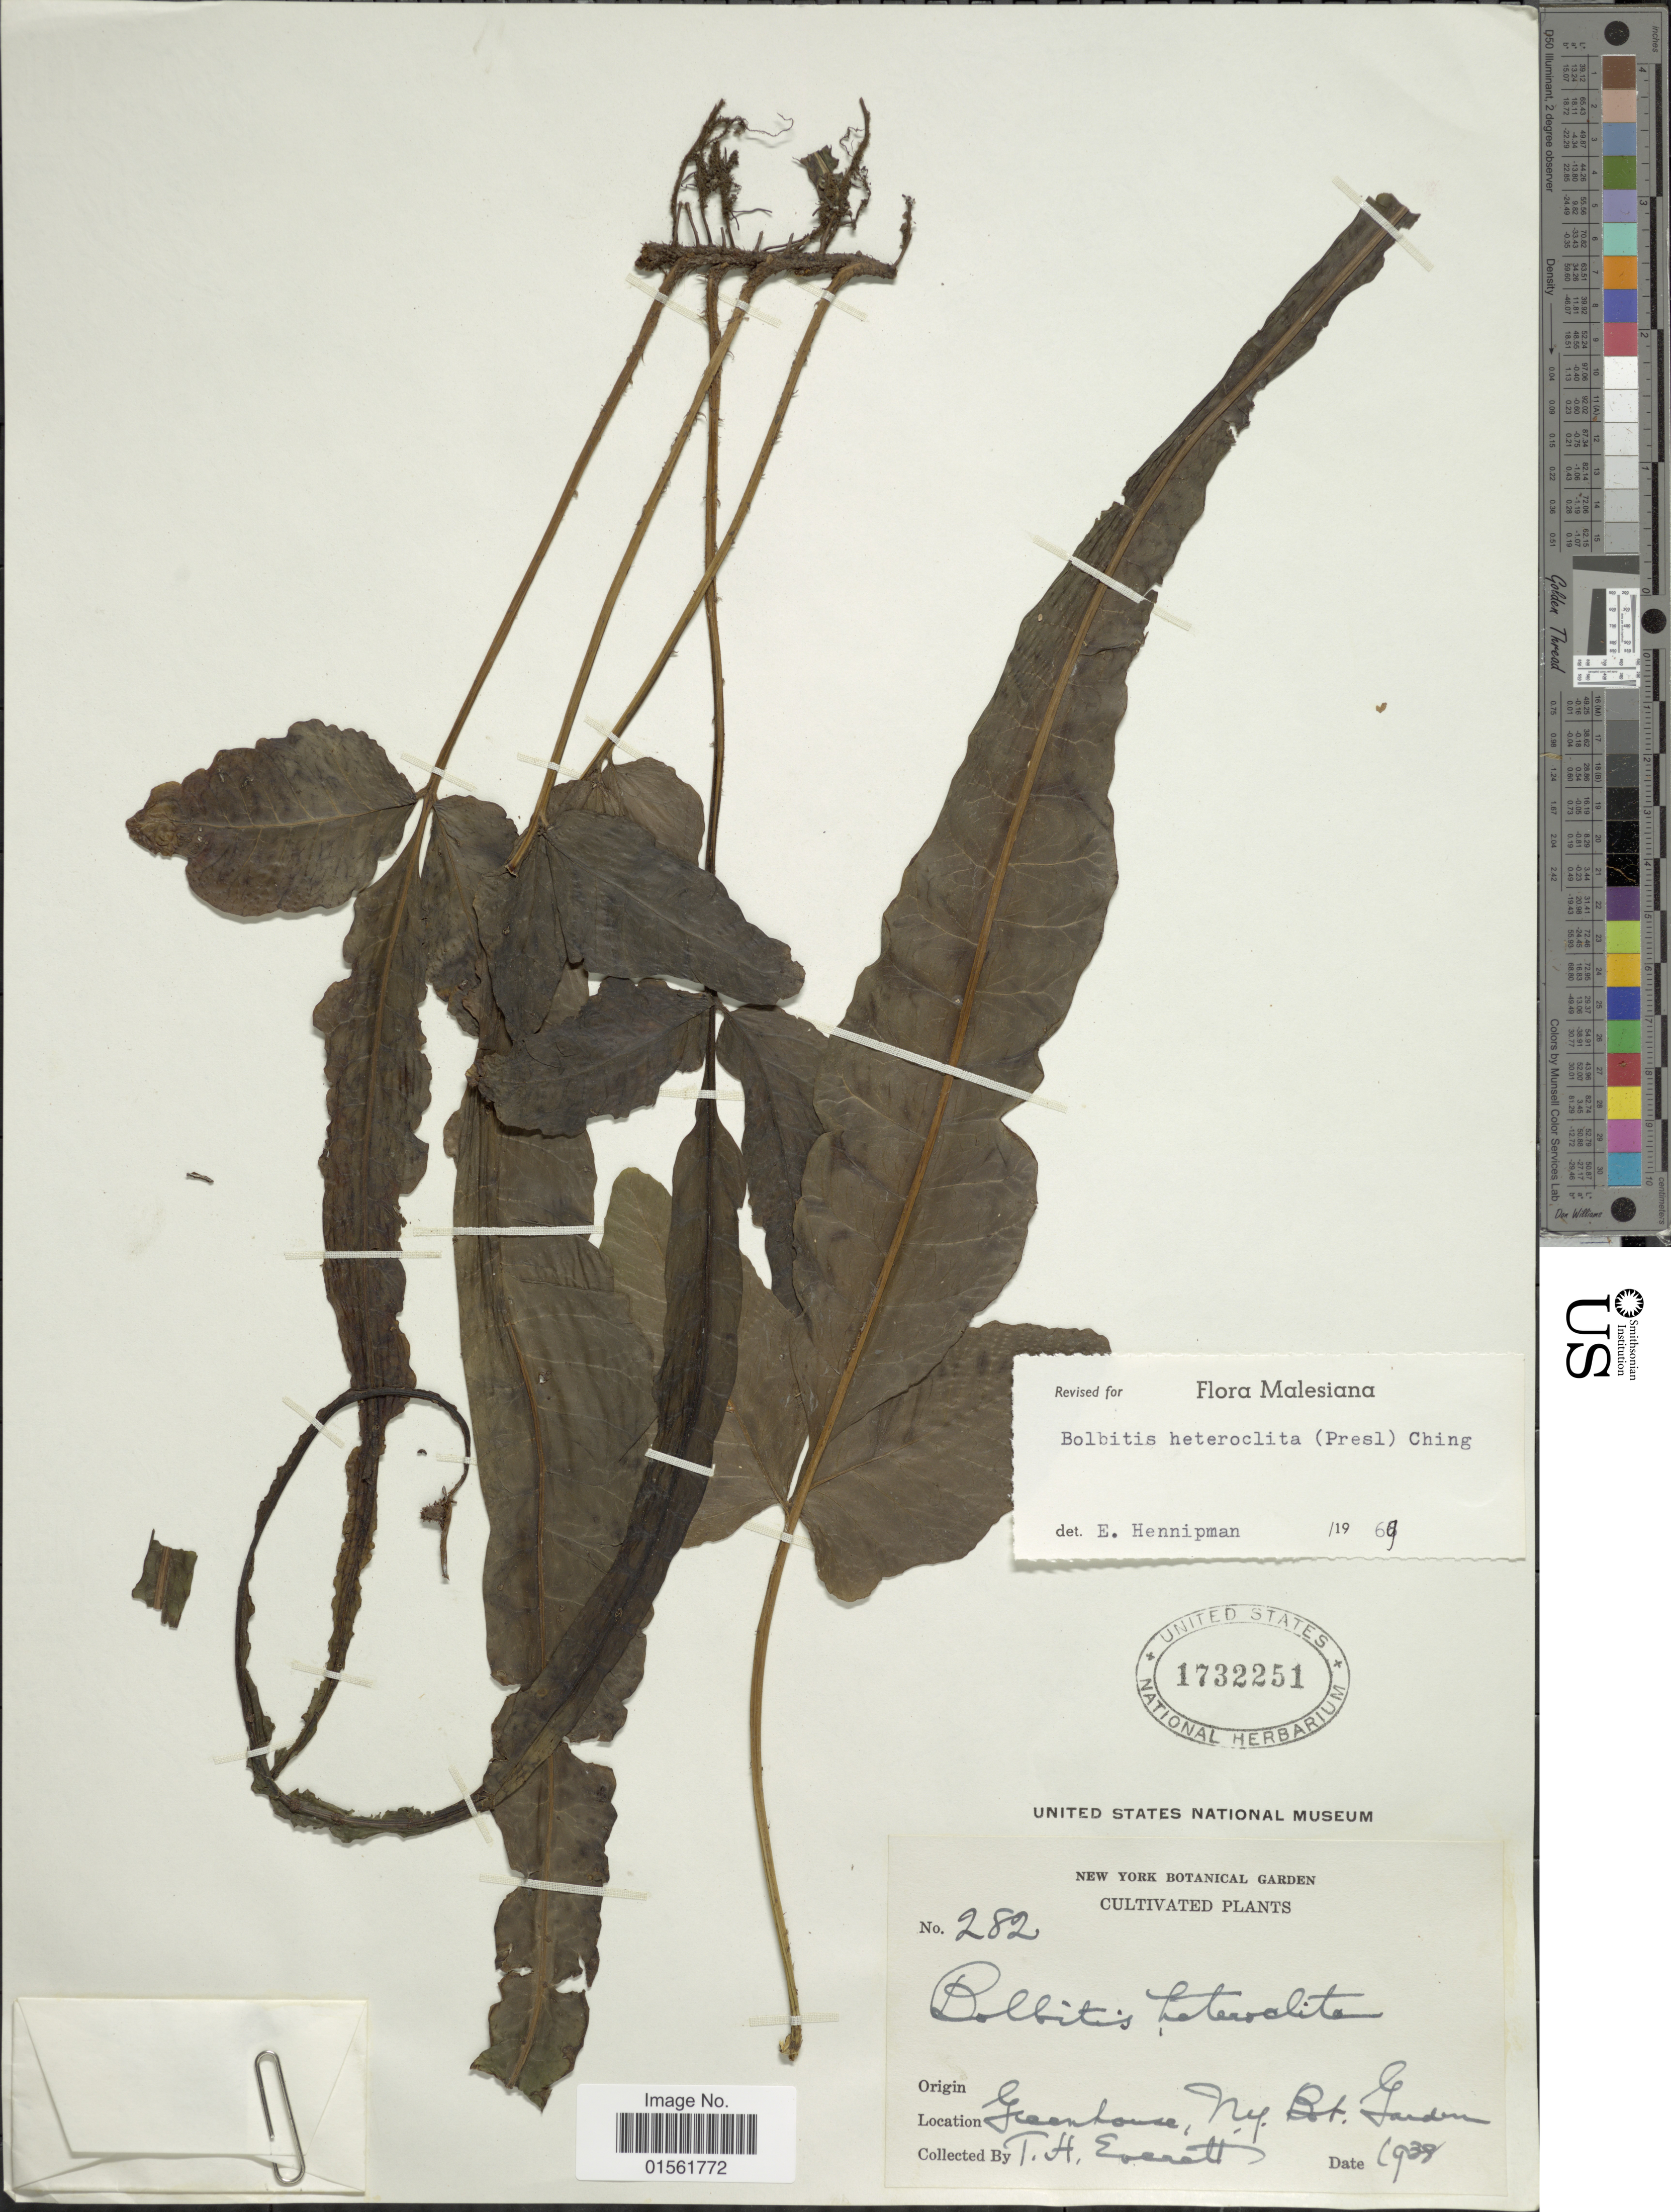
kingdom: Plantae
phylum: Tracheophyta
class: Polypodiopsida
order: Polypodiales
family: Dryopteridaceae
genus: Bolbitis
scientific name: Bolbitis heteroclita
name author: (C. Presl) Ching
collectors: T. Everett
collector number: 282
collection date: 1938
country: United States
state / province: New York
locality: Greenhouse, NY. Bot. Garden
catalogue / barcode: US 1732251